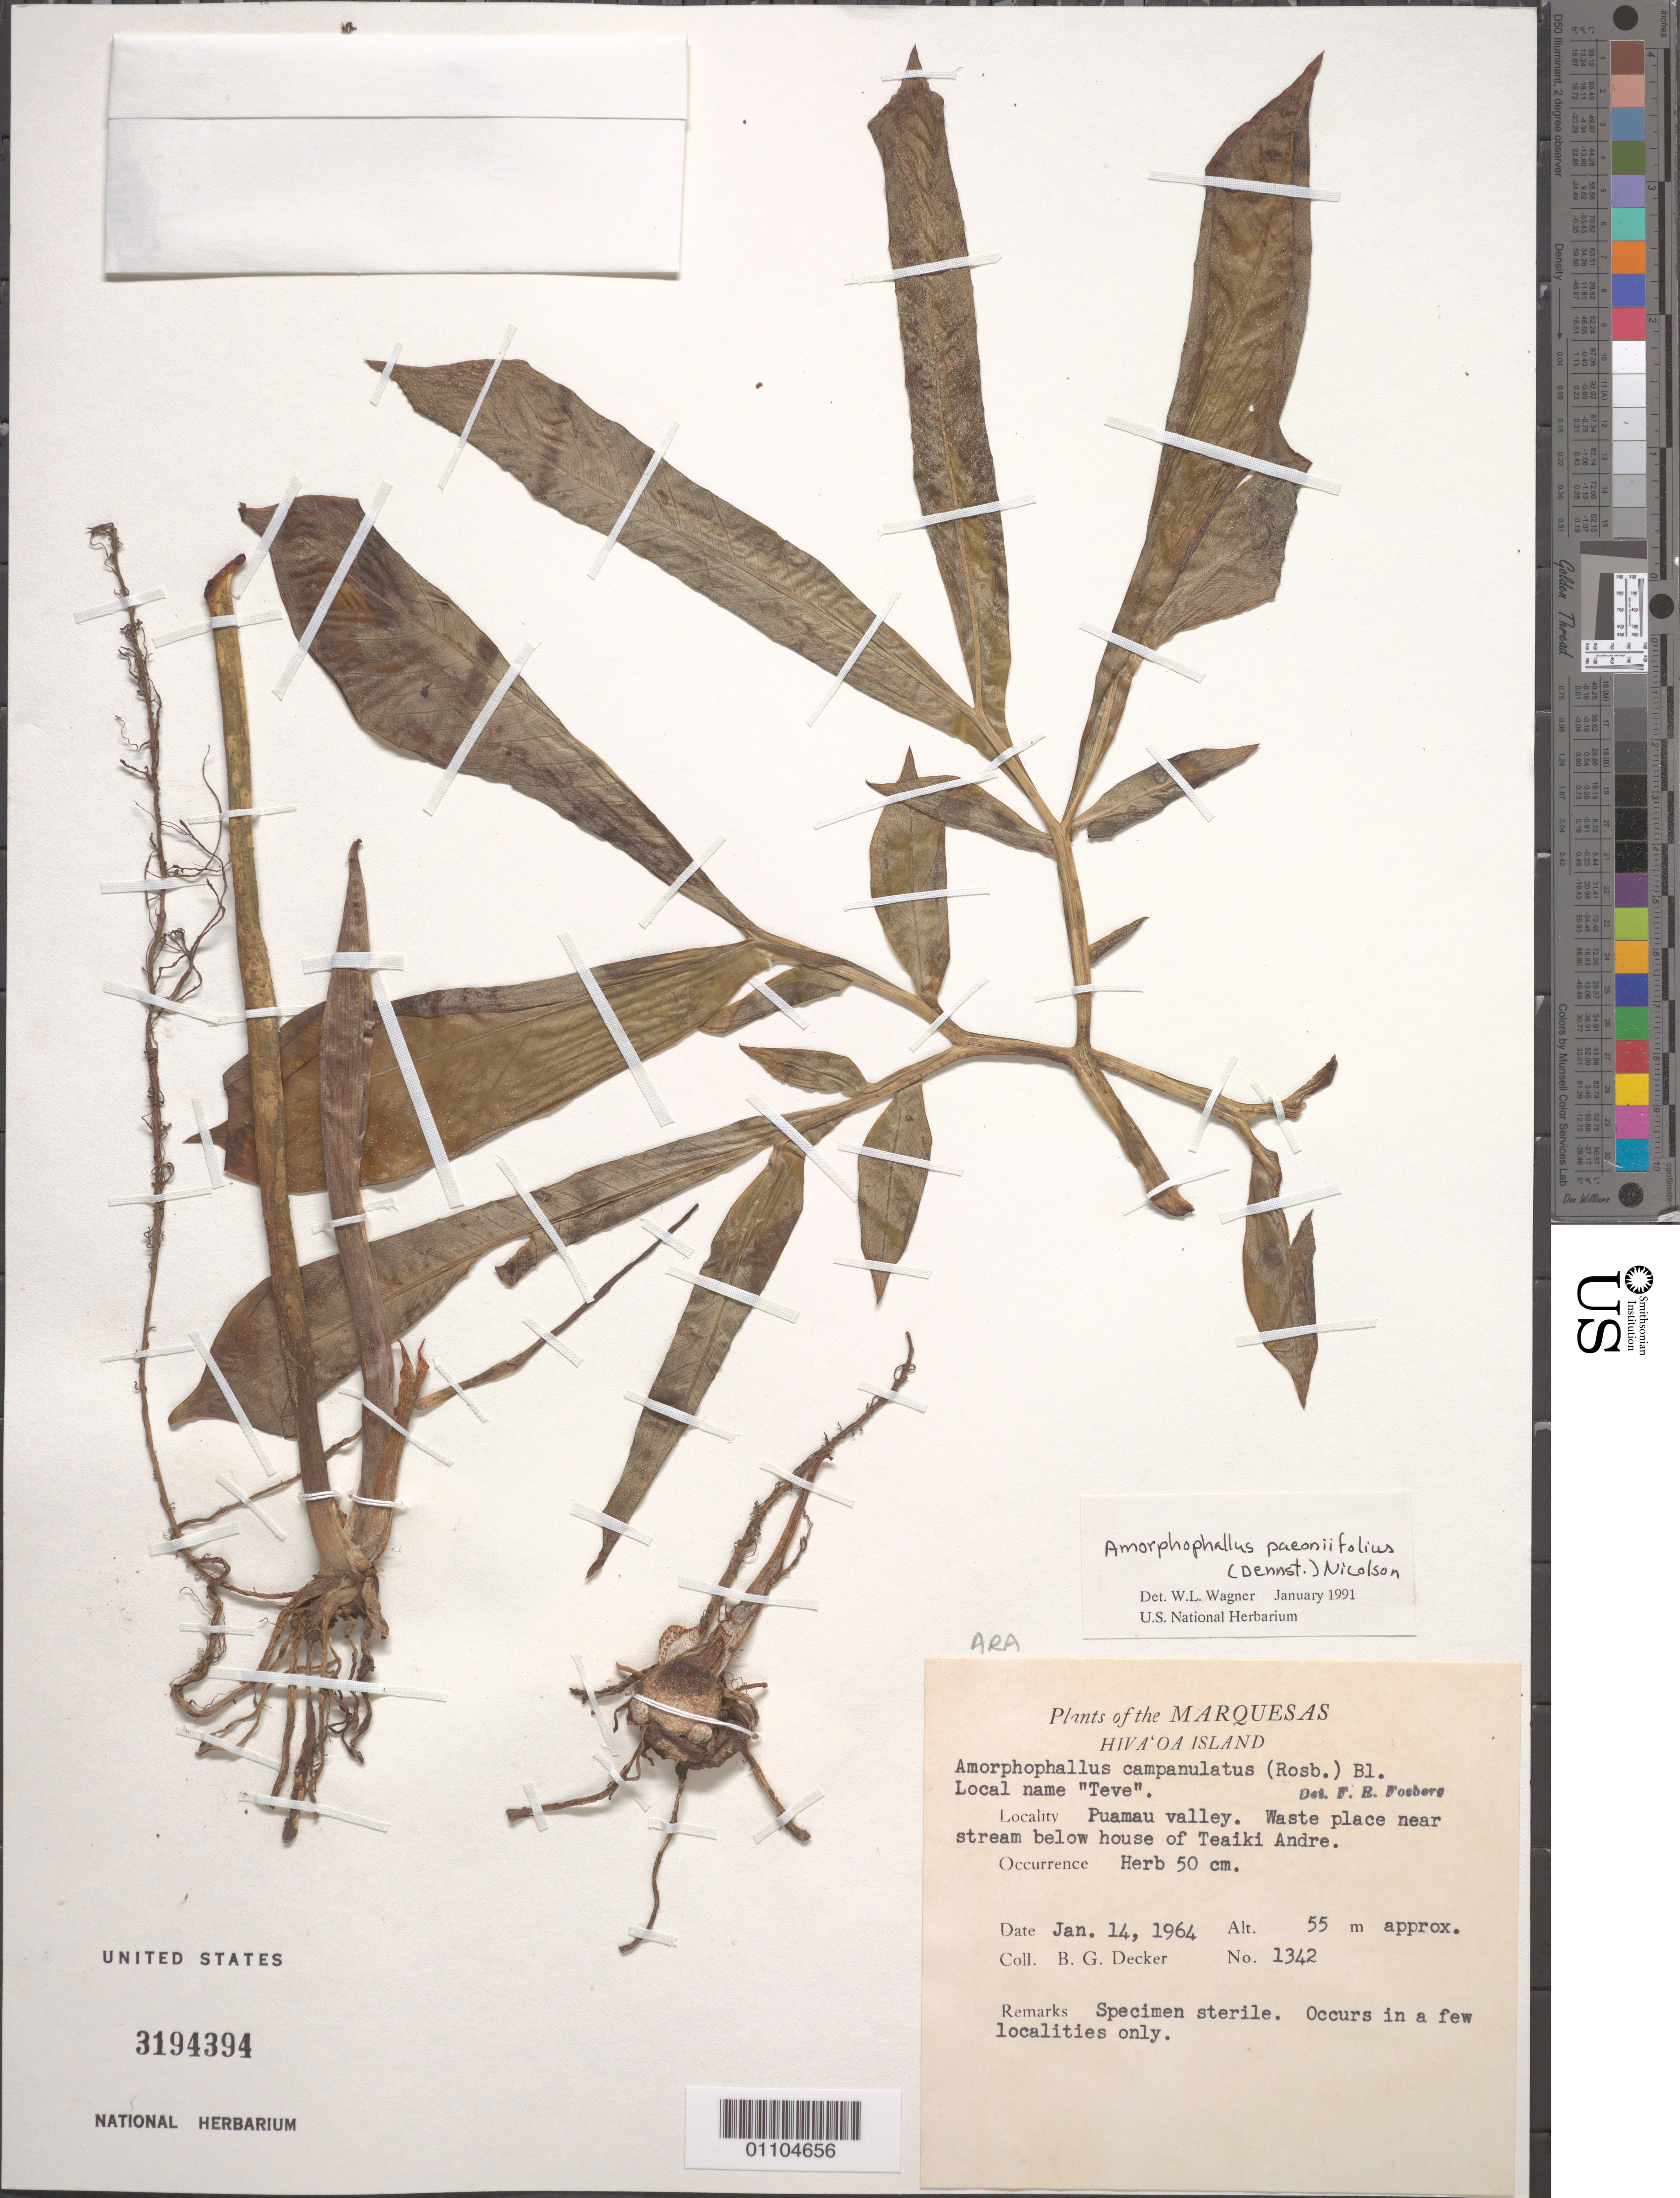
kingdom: Plantae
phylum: Tracheophyta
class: Liliopsida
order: Alismatales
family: Araceae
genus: Amorphophallus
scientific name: Amorphophallus paeoniifolius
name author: (Dennst.) Nicolson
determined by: Wagner, W. L., (BOT), Smithsonian Institution - National Museum of Natural History (UNITED STATES)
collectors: B. G. Decker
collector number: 1342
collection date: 1964-01-14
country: French Polynesia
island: Hiva Oa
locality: Puamau Valley, waste place near stream below house of Teaiki Andre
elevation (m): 55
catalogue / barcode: US 3184394